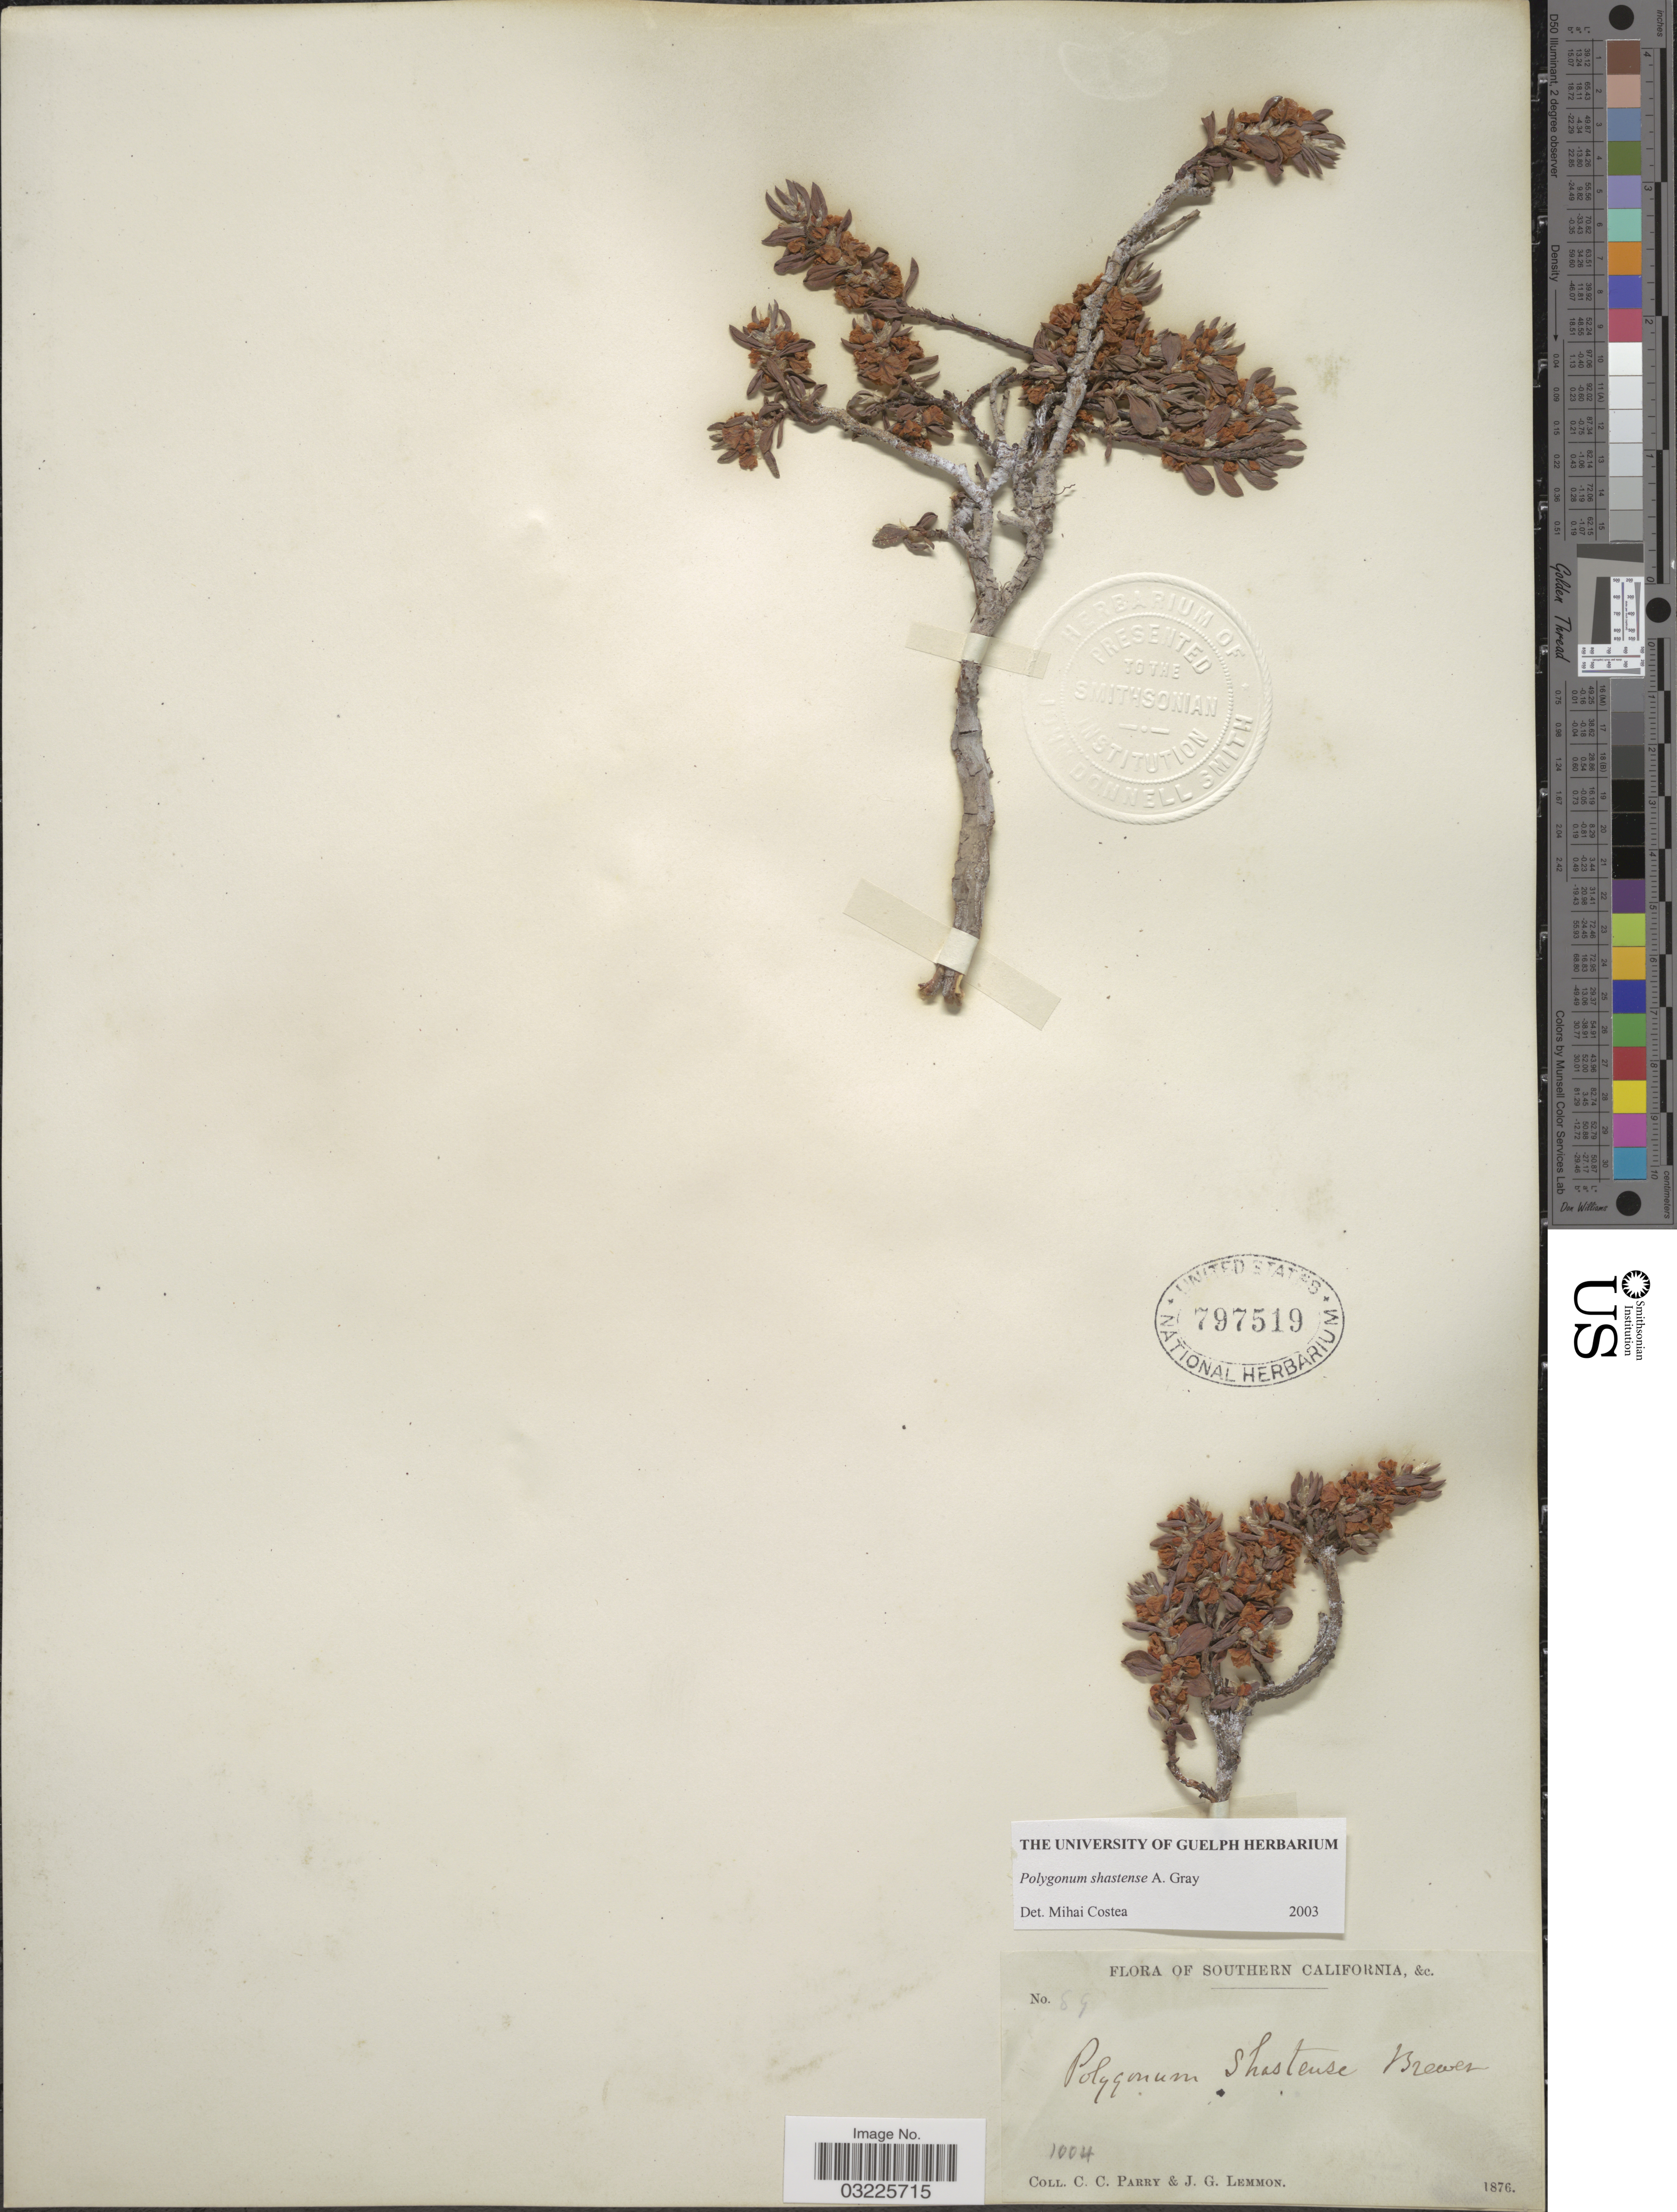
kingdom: Plantae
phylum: Tracheophyta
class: Magnoliopsida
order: Caryophyllales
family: Polygonaceae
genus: Polygonum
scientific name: Polygonum shastense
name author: W.H. Brewer ex A. Gray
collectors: C. C. Parry & J. Lemmon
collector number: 89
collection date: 1876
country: United States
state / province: California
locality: Southern California.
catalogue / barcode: US 797519